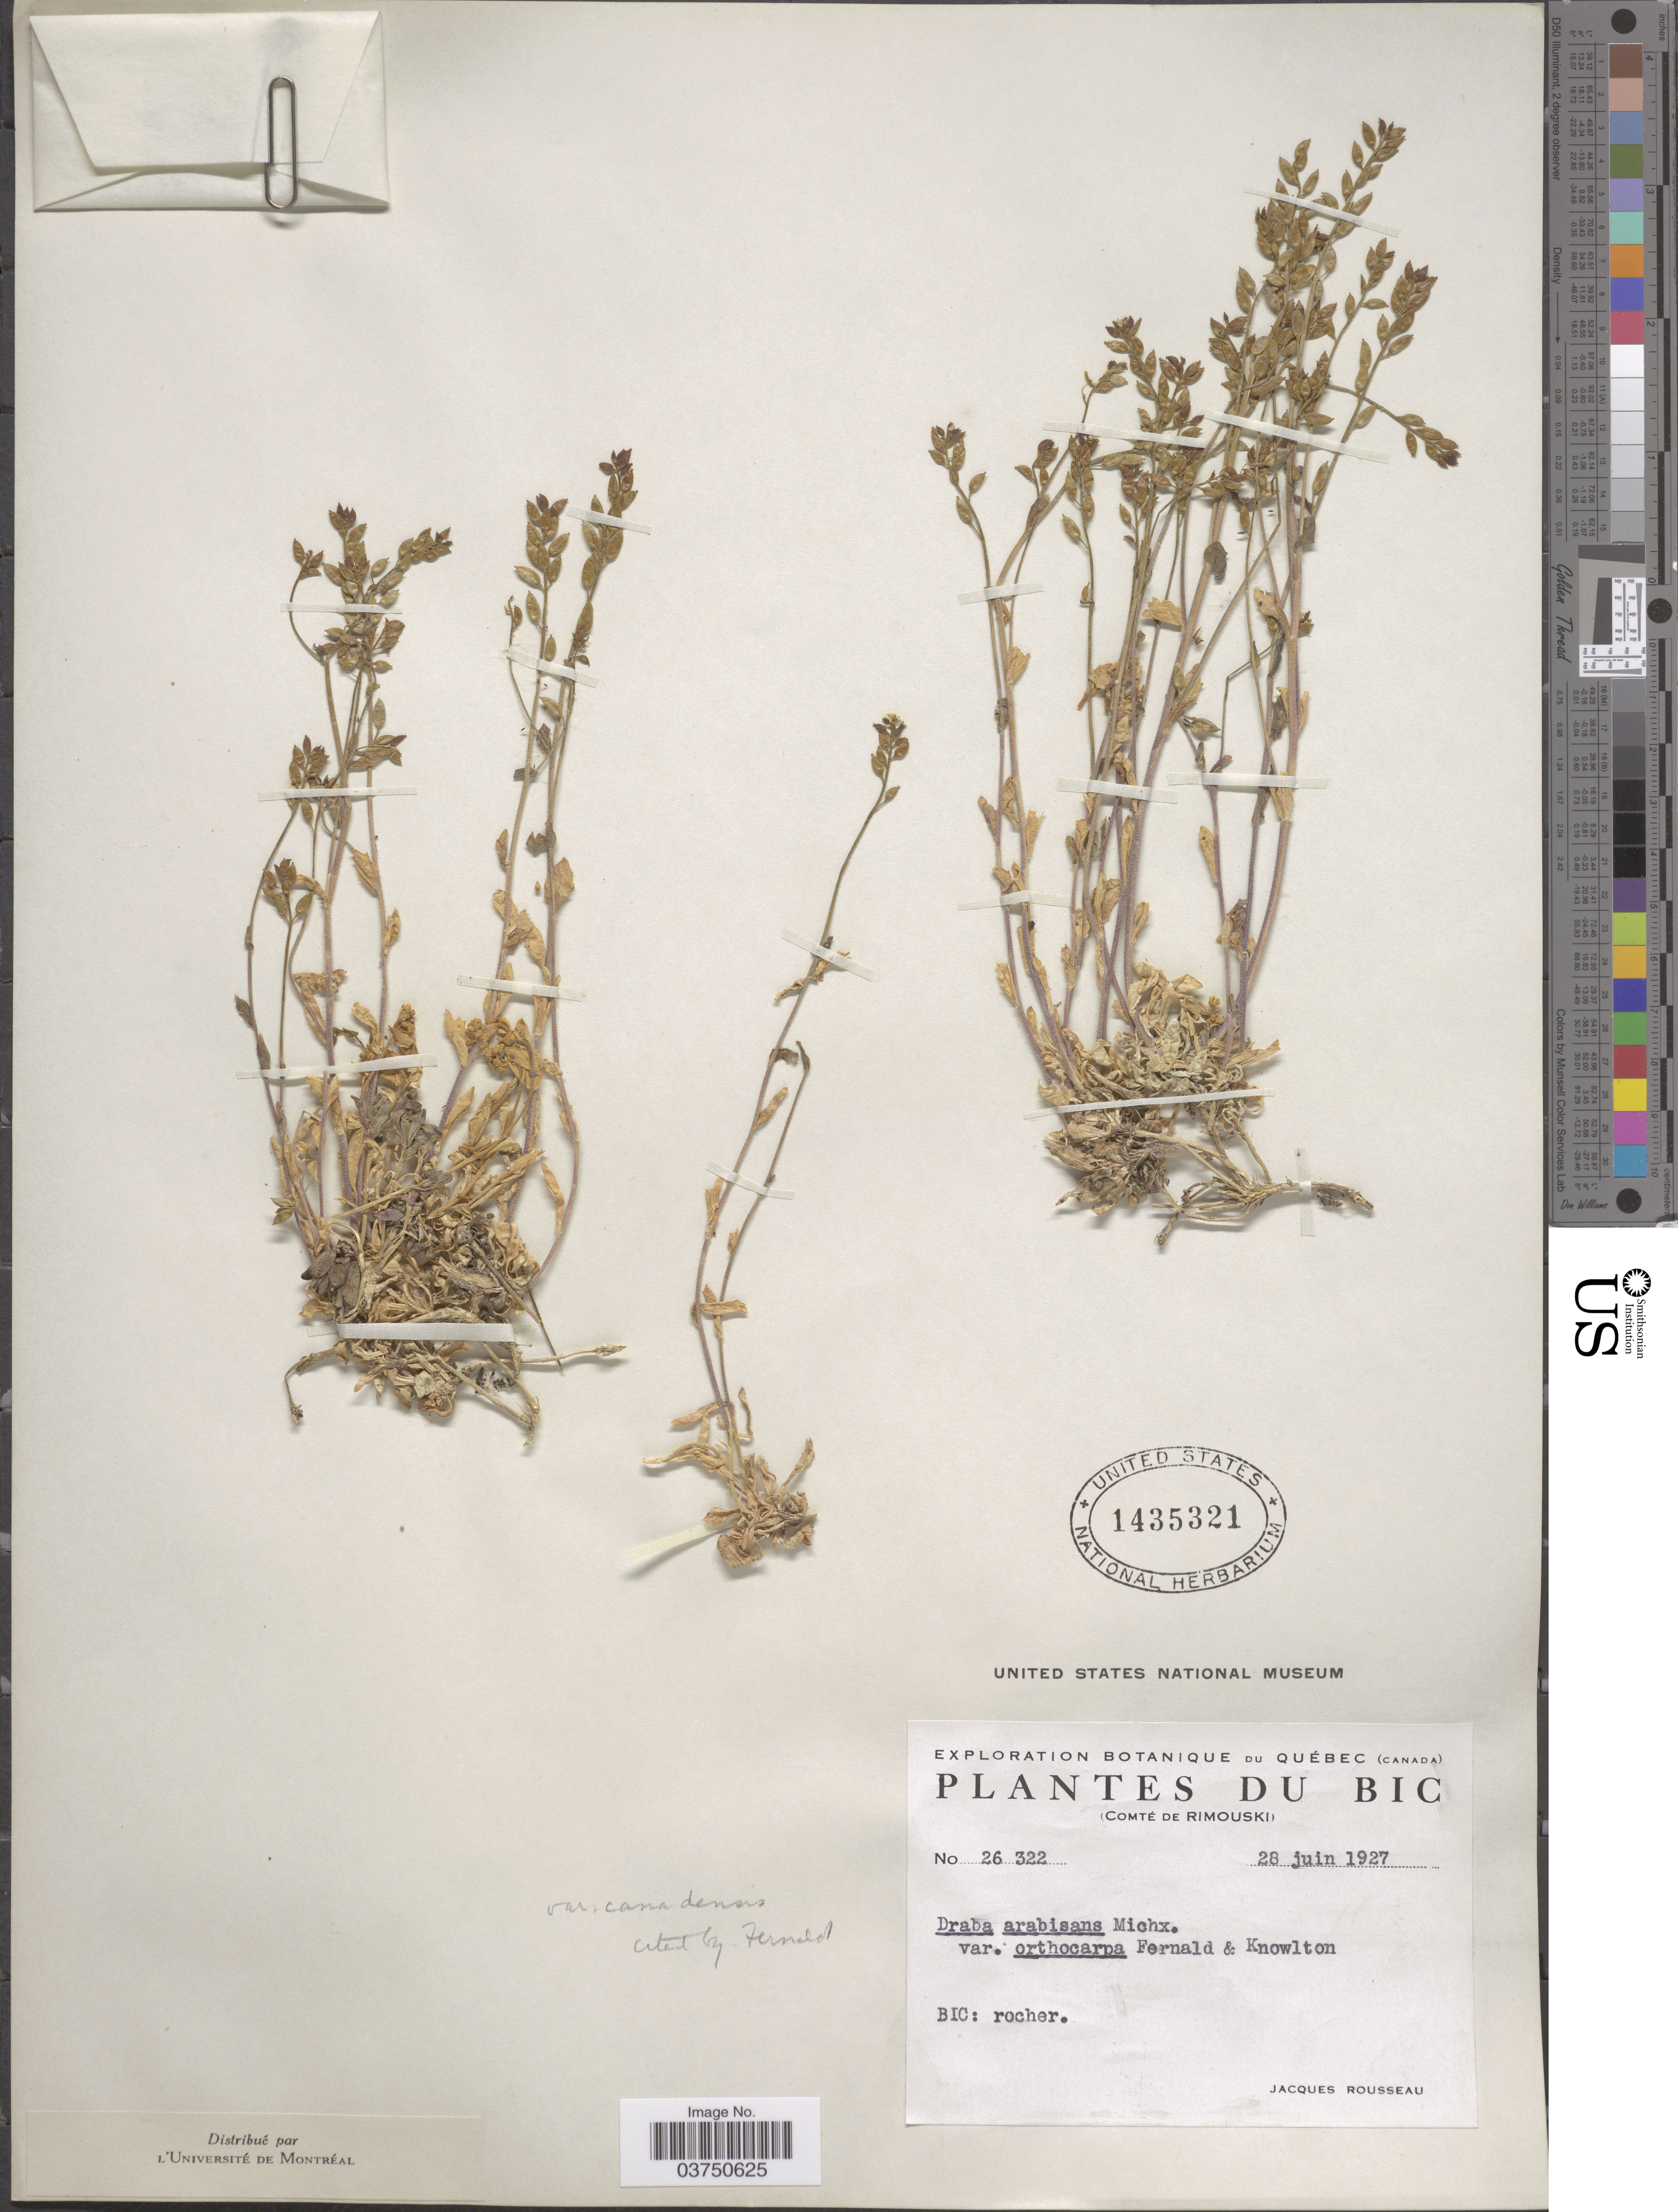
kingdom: Plantae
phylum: Tracheophyta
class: Magnoliopsida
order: Brassicales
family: Brassicaceae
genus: Draba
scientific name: Draba arabisans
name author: Michx.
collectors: J. Rousseau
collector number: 26322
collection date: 1927-06-28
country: Canada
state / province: Quebec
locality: BIC, Comté de Rimouski. BIC: rocher.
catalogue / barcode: US 1435321